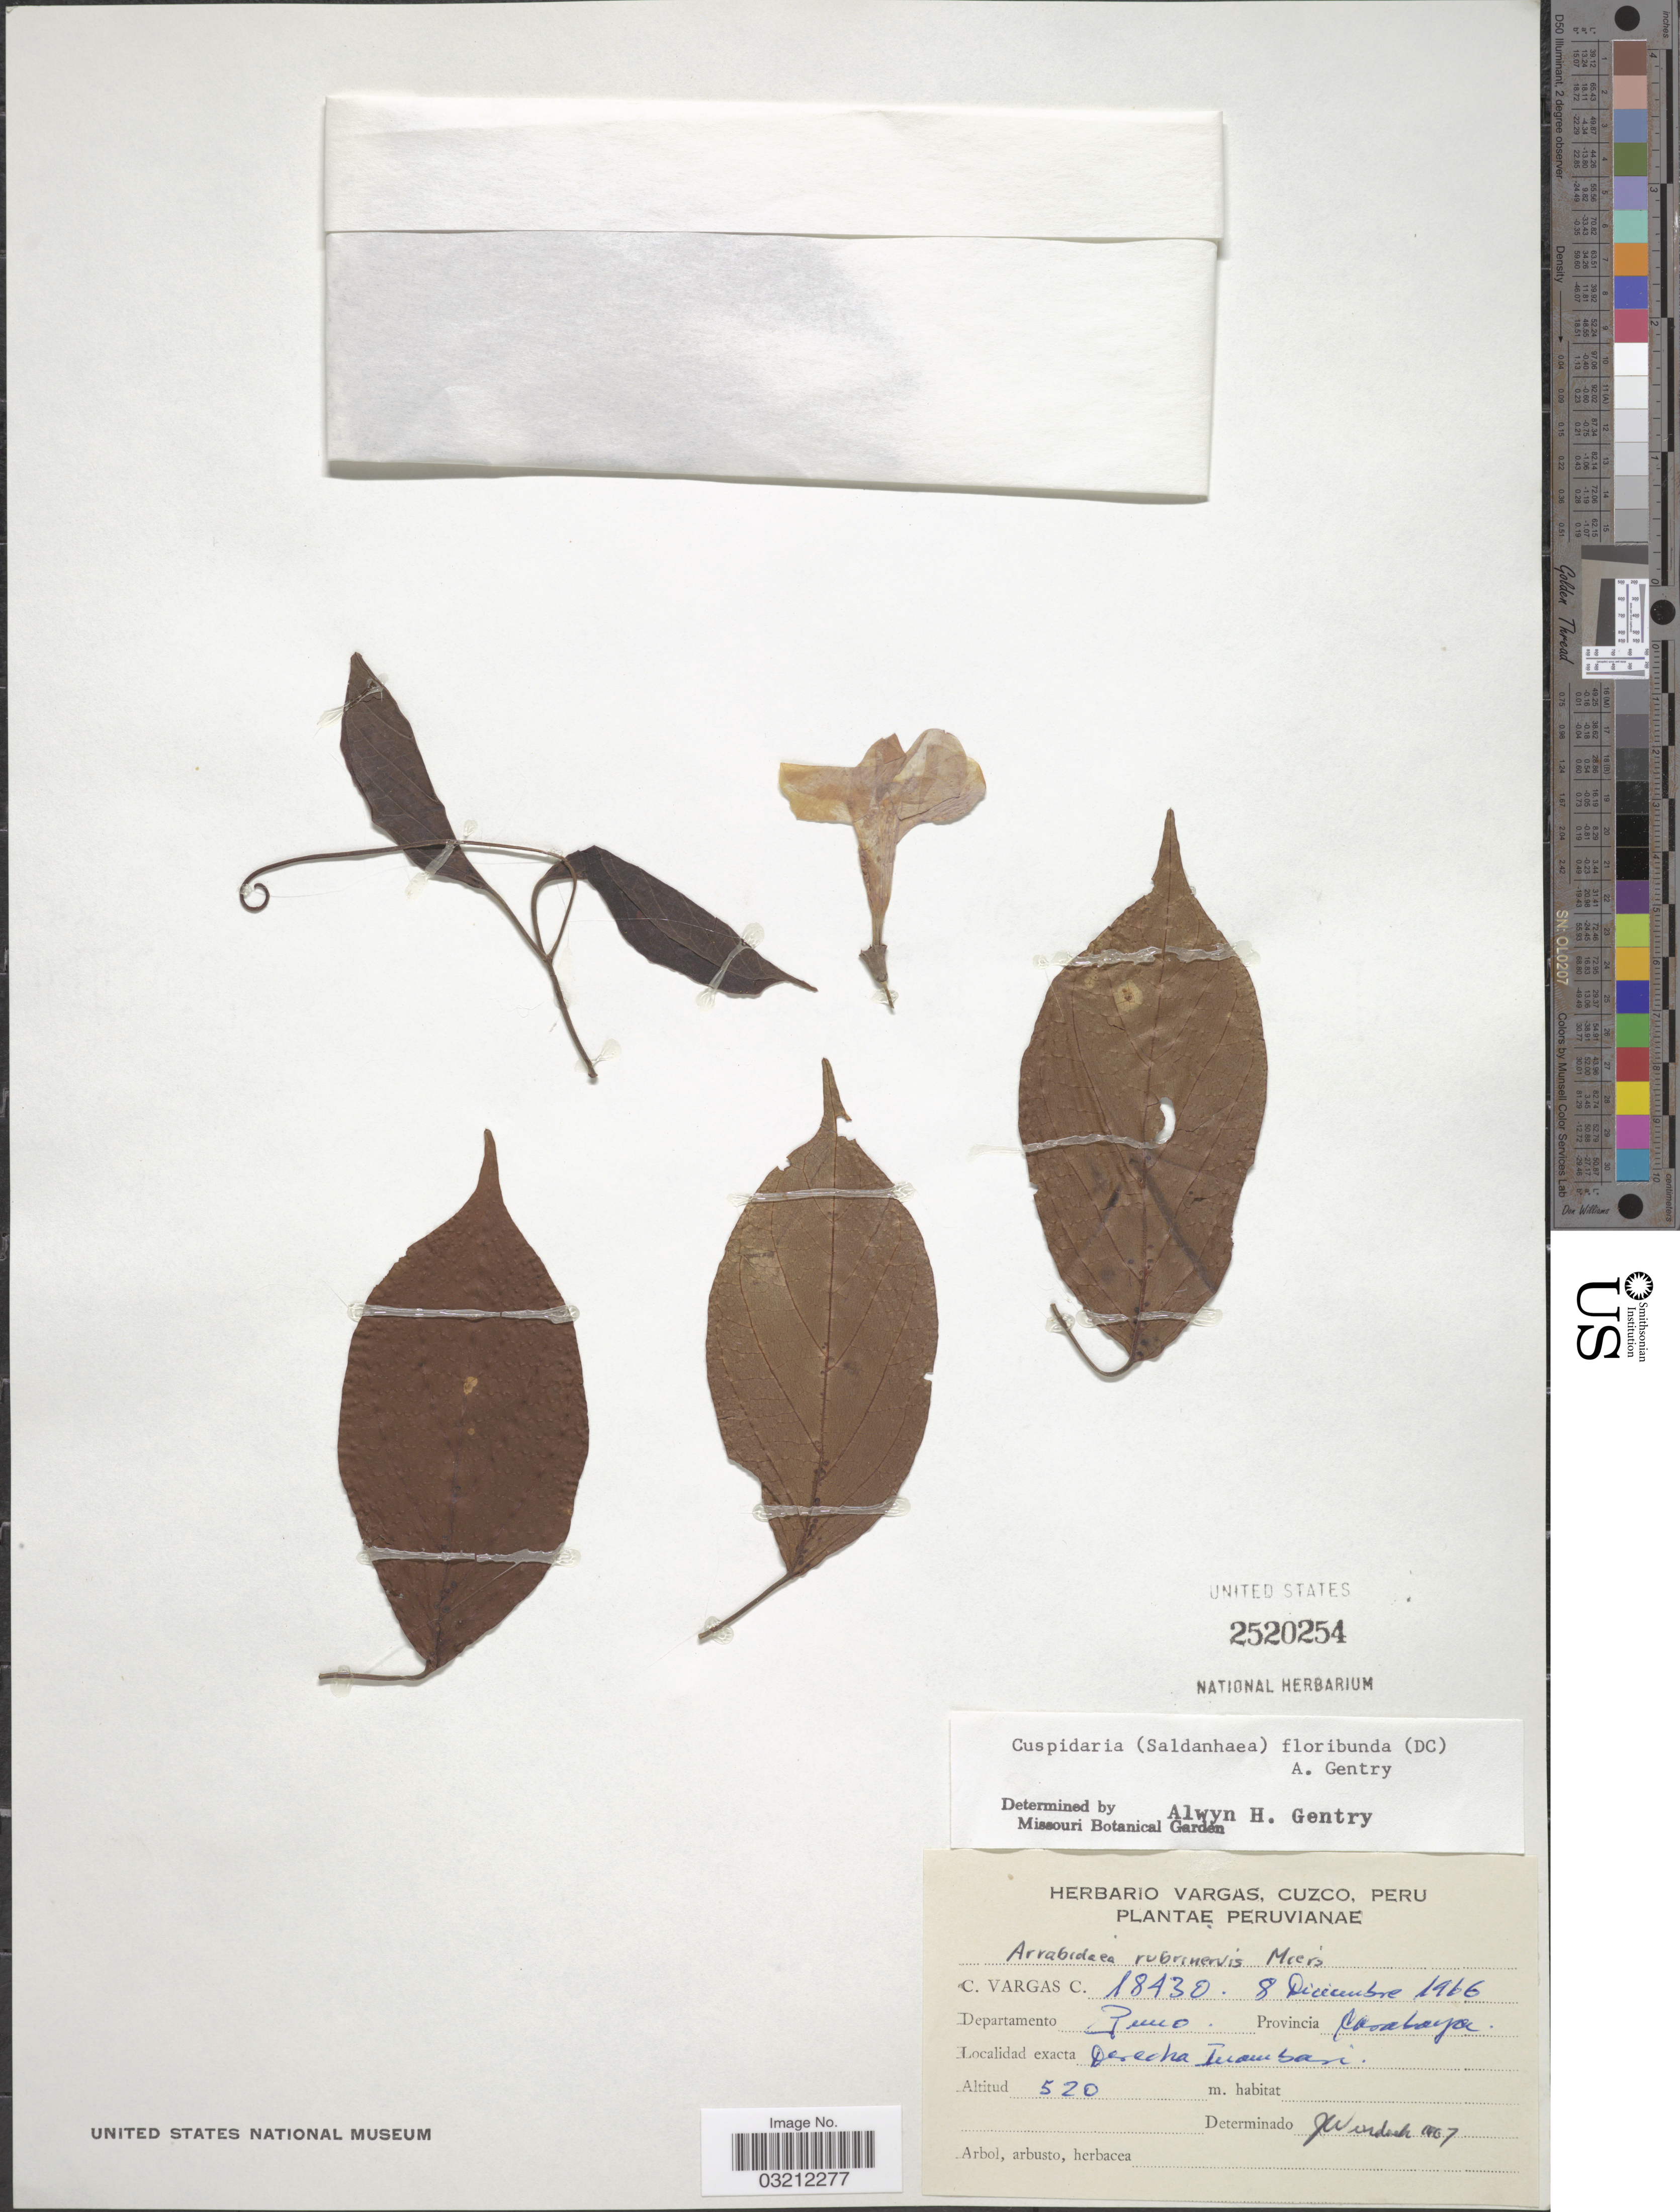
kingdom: Plantae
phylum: Tracheophyta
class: Magnoliopsida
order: Lamiales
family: Bignoniaceae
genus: Cuspidaria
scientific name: Cuspidaria floribunda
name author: (A. DC.) A.H. Gentry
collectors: C. Vargas Calderón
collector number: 18430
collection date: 1966-12-08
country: Peru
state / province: Puno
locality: Departamento Puno, Provincia Carabaya, Derecha Inambari.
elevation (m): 520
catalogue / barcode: US 2520254